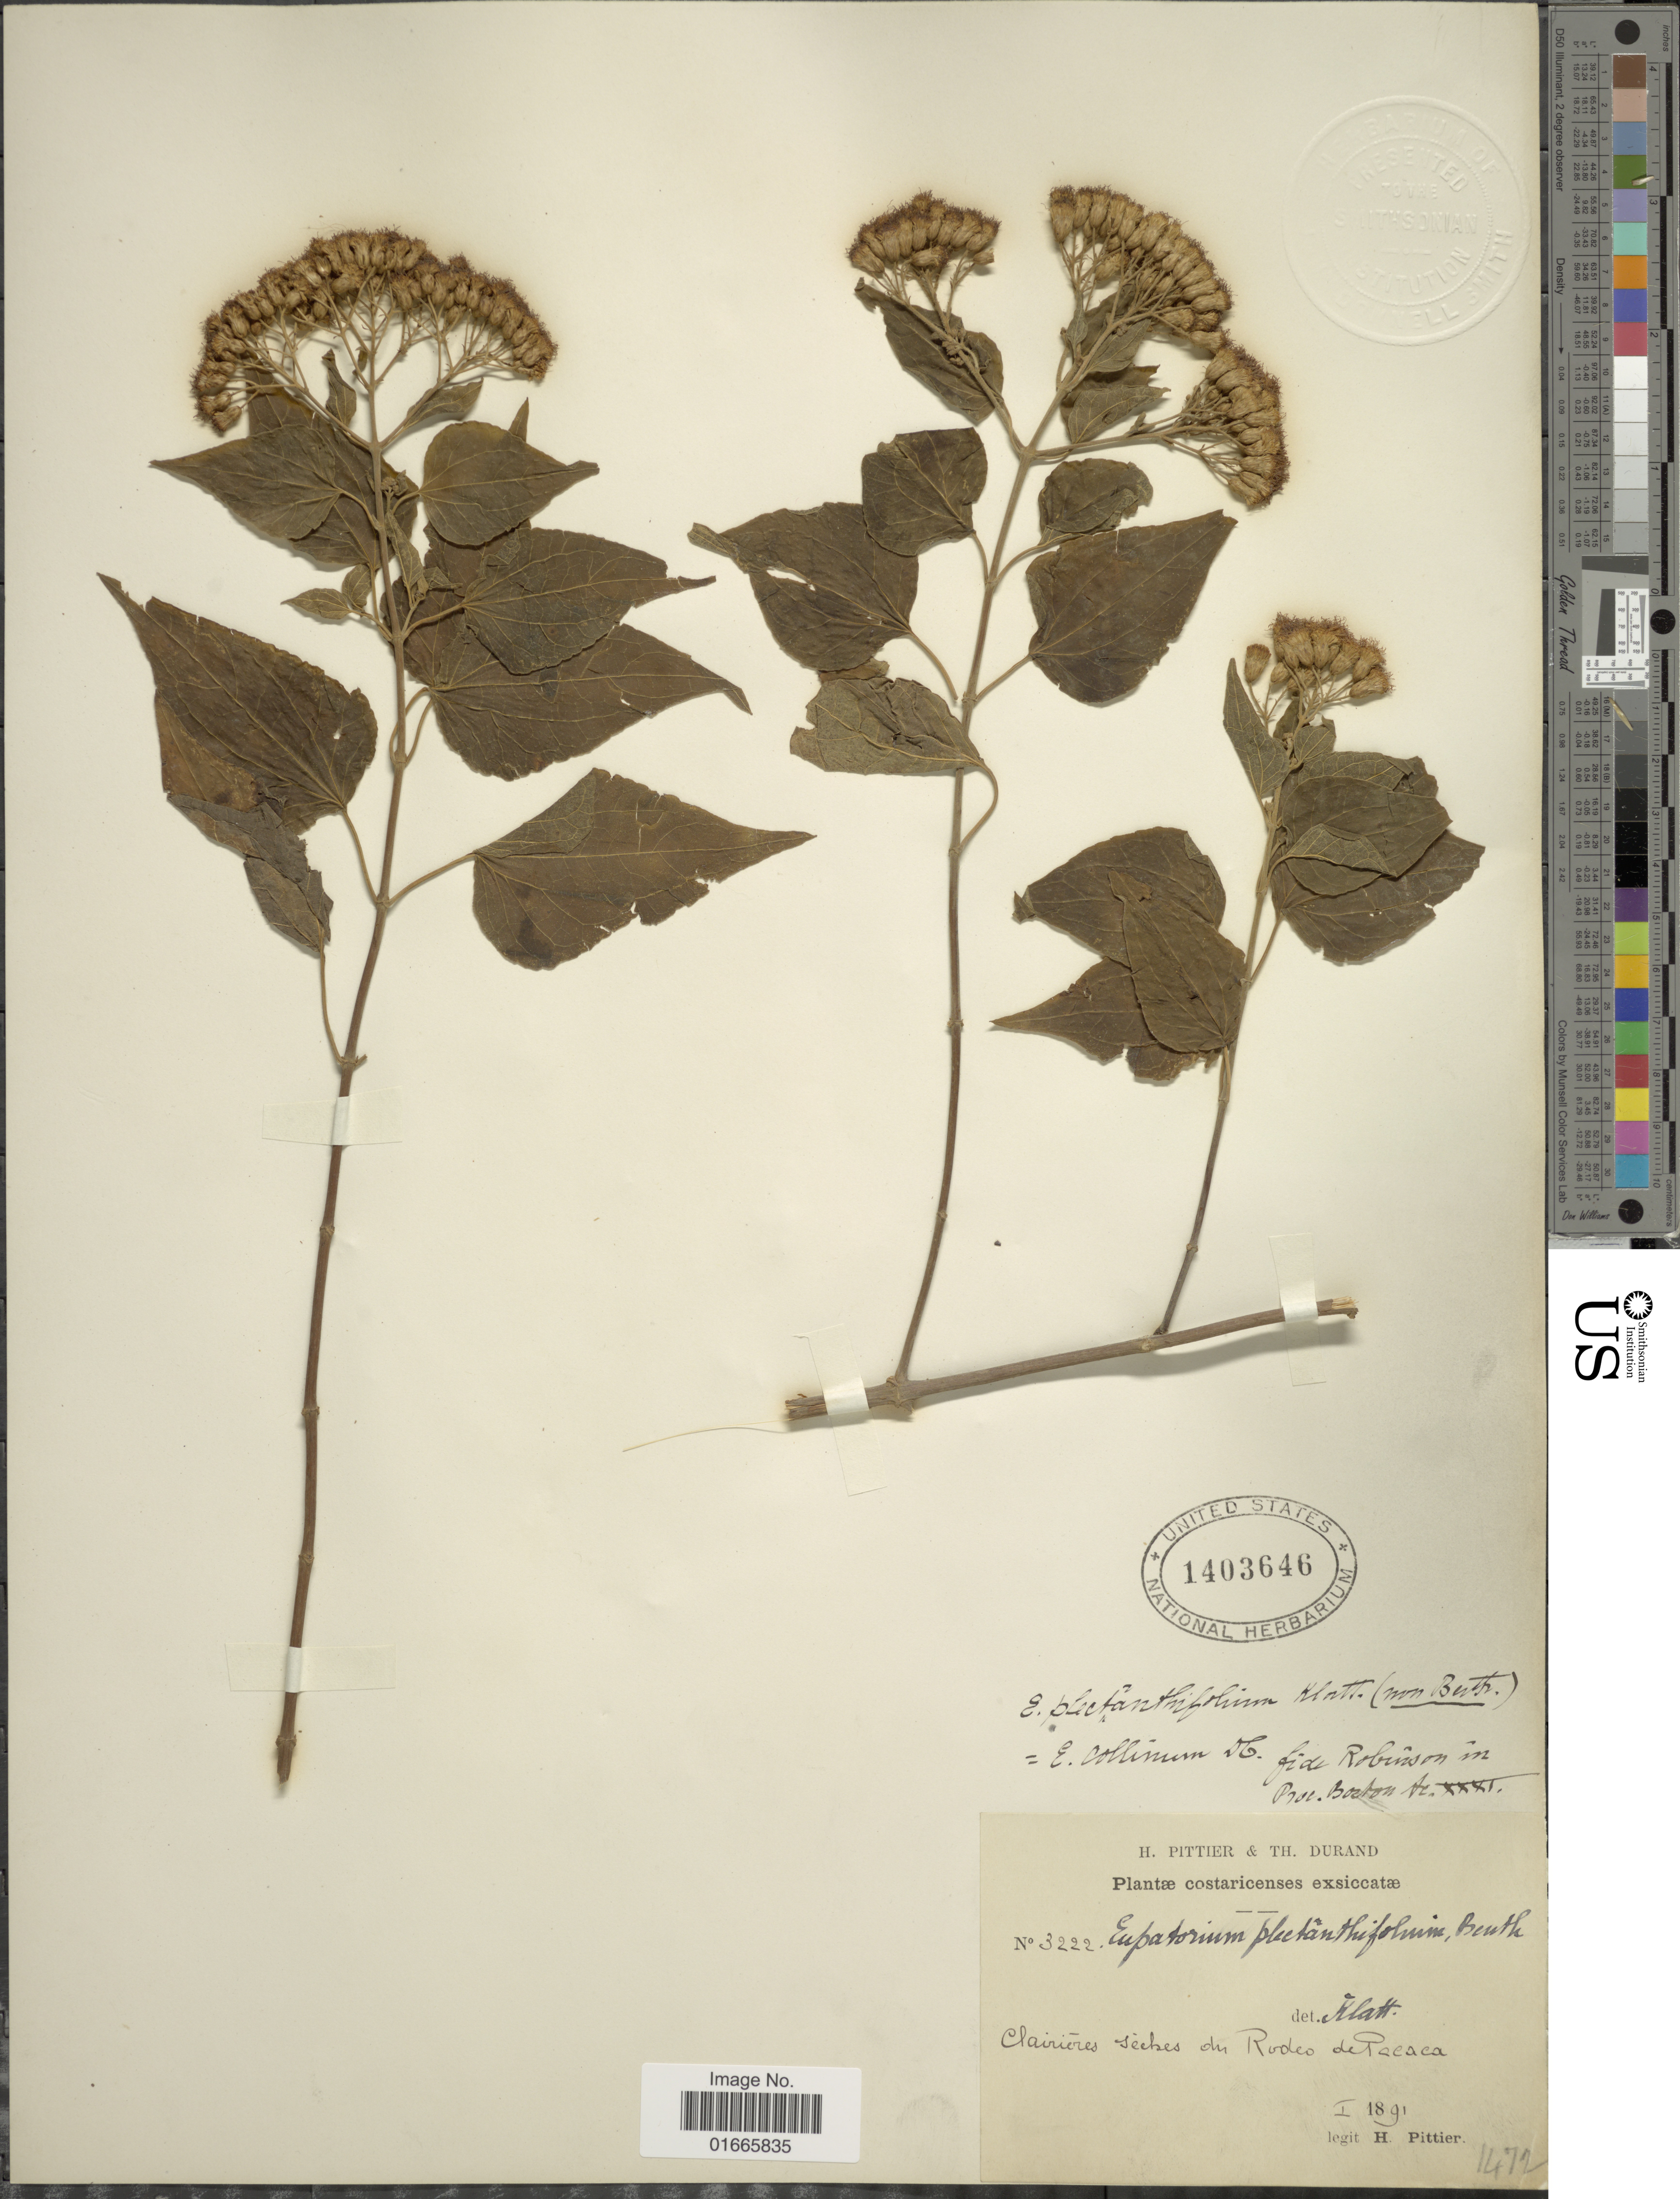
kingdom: Plantae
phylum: Tracheophyta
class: Magnoliopsida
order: Asterales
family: Asteraceae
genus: Chromolaena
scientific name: Chromolaena collina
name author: (DC.) R.M. King & H. Rob.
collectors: H. F. Pittier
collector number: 3222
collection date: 1891-01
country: Costa Rica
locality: Costaricenses, Clairieres seches du Rodeo de Pacaca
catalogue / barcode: US 1403646